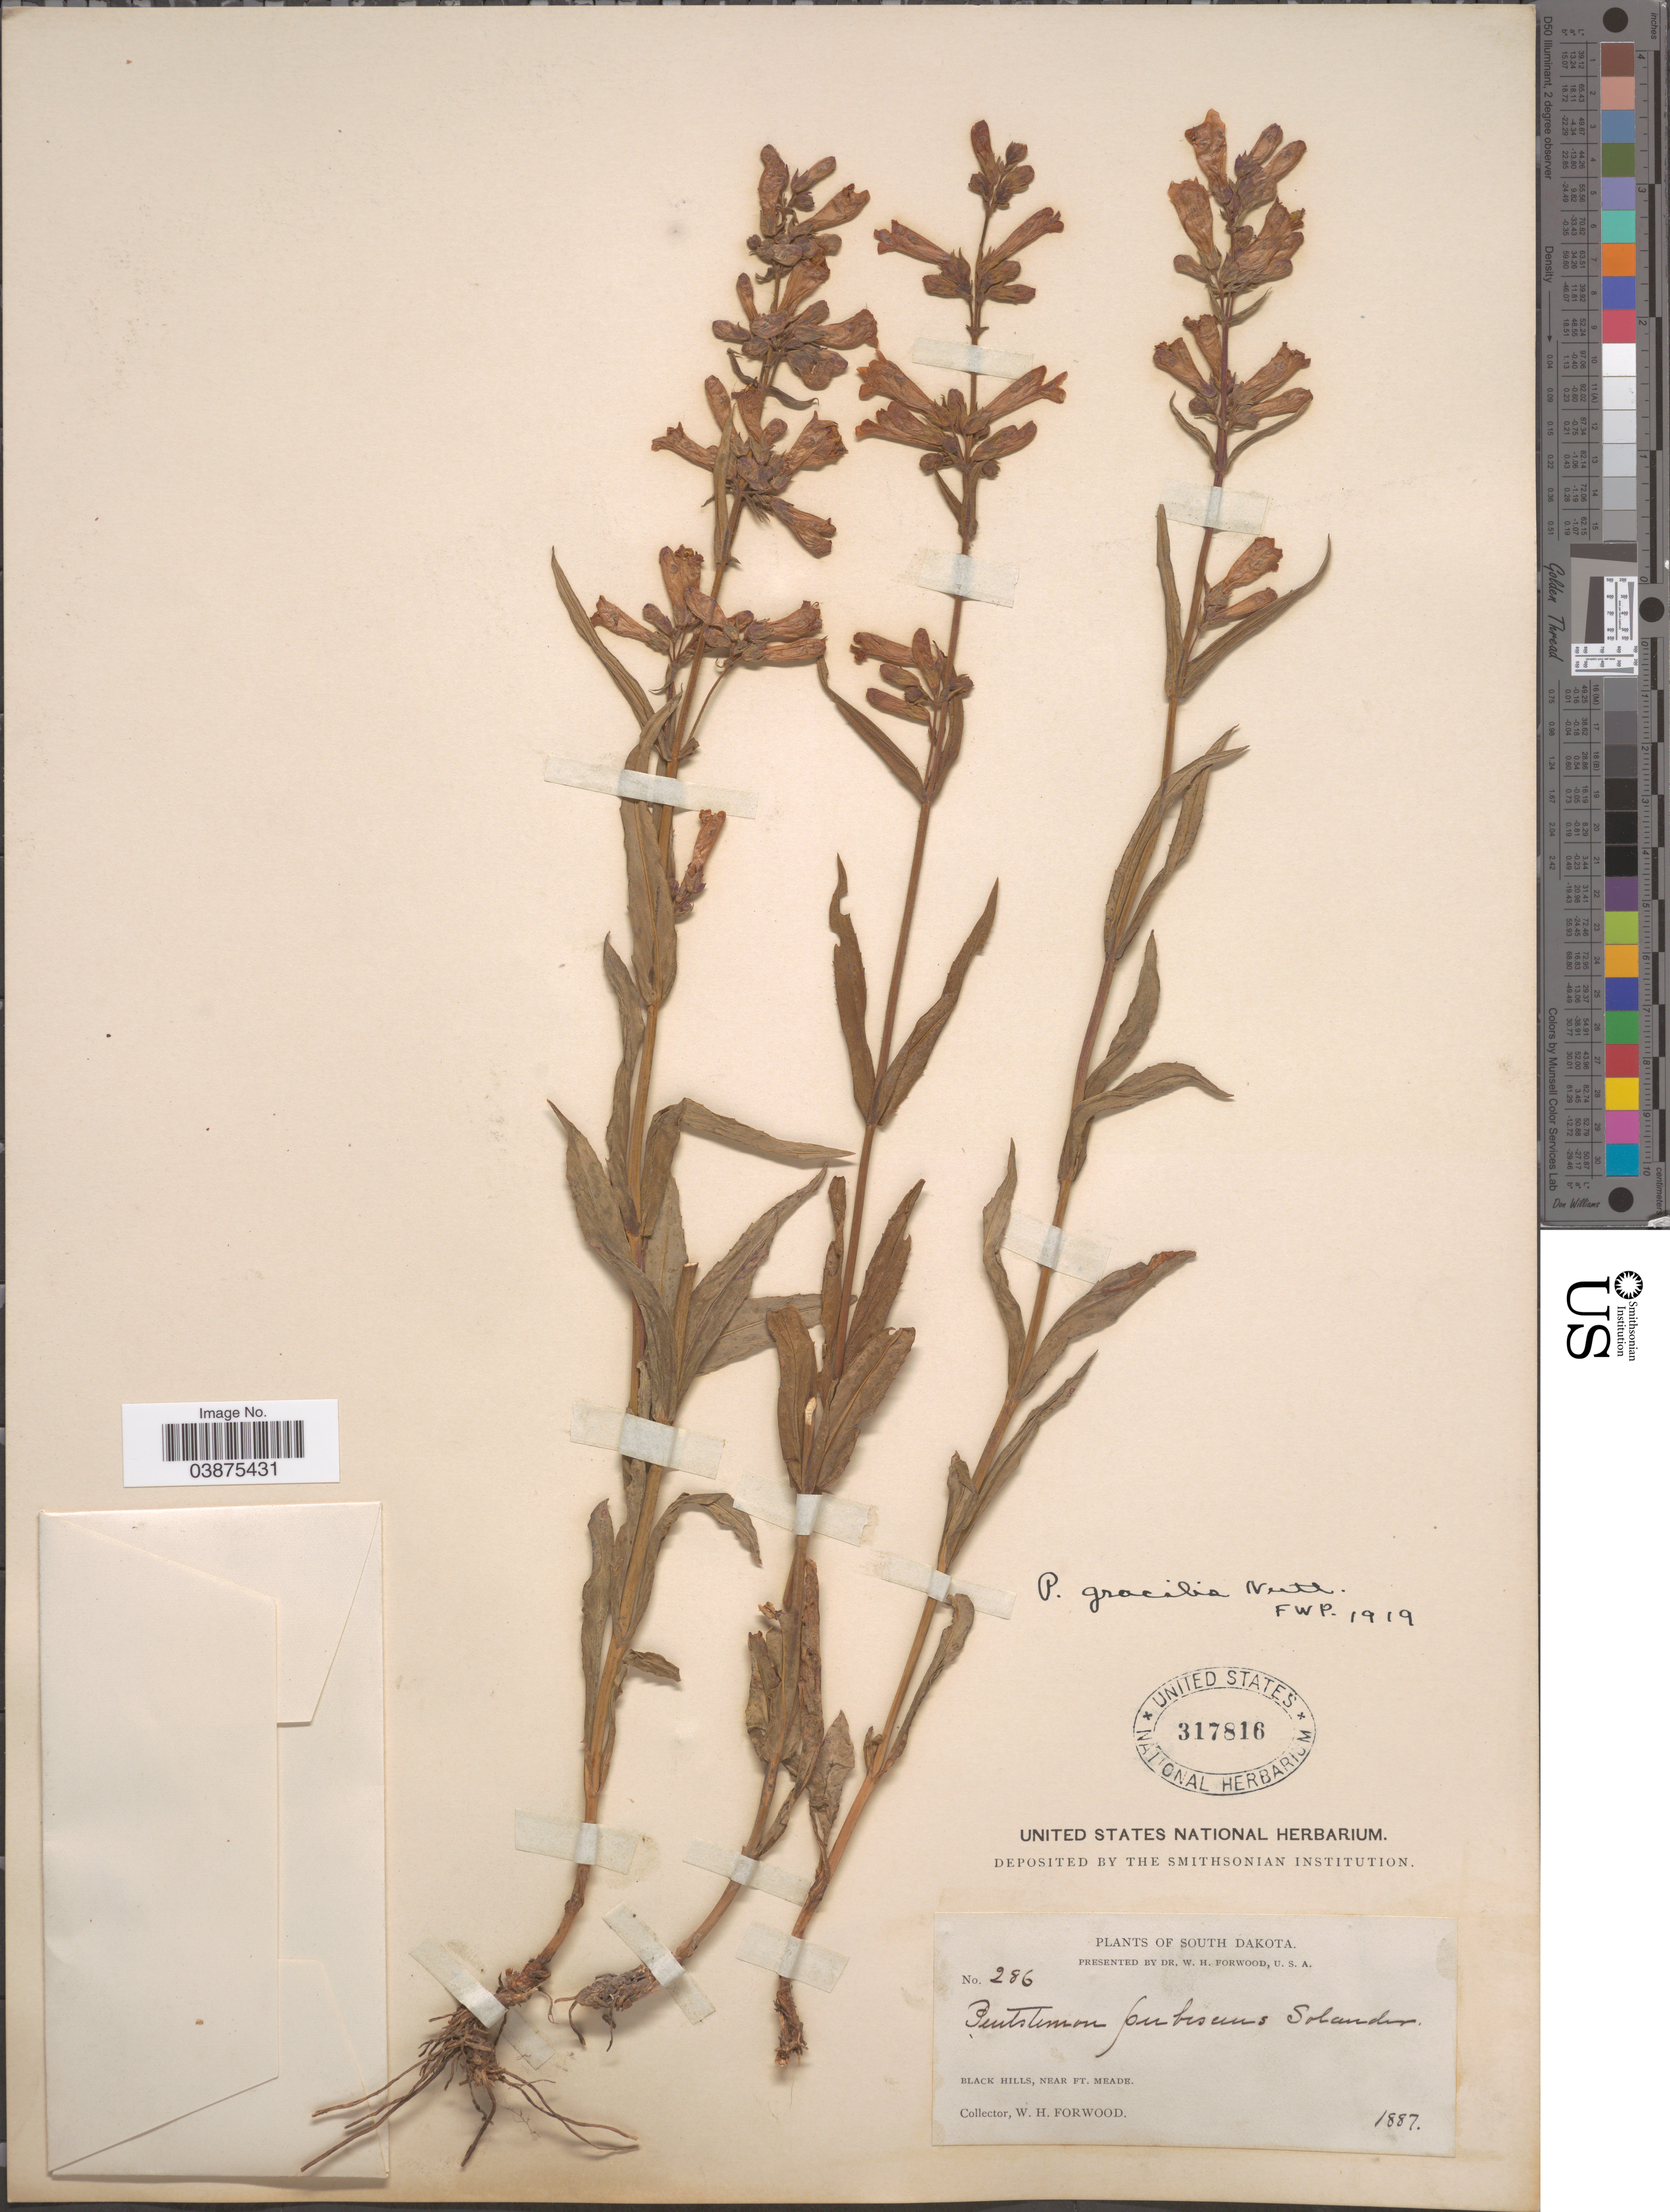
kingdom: Plantae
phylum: Tracheophyta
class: Magnoliopsida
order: Lamiales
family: Plantaginaceae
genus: Penstemon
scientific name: Penstemon gracilis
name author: Nutt.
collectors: W. Forwood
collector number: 286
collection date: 1887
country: United States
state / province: South Dakota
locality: Black Hills, near Ft Meade.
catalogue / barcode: US 317816